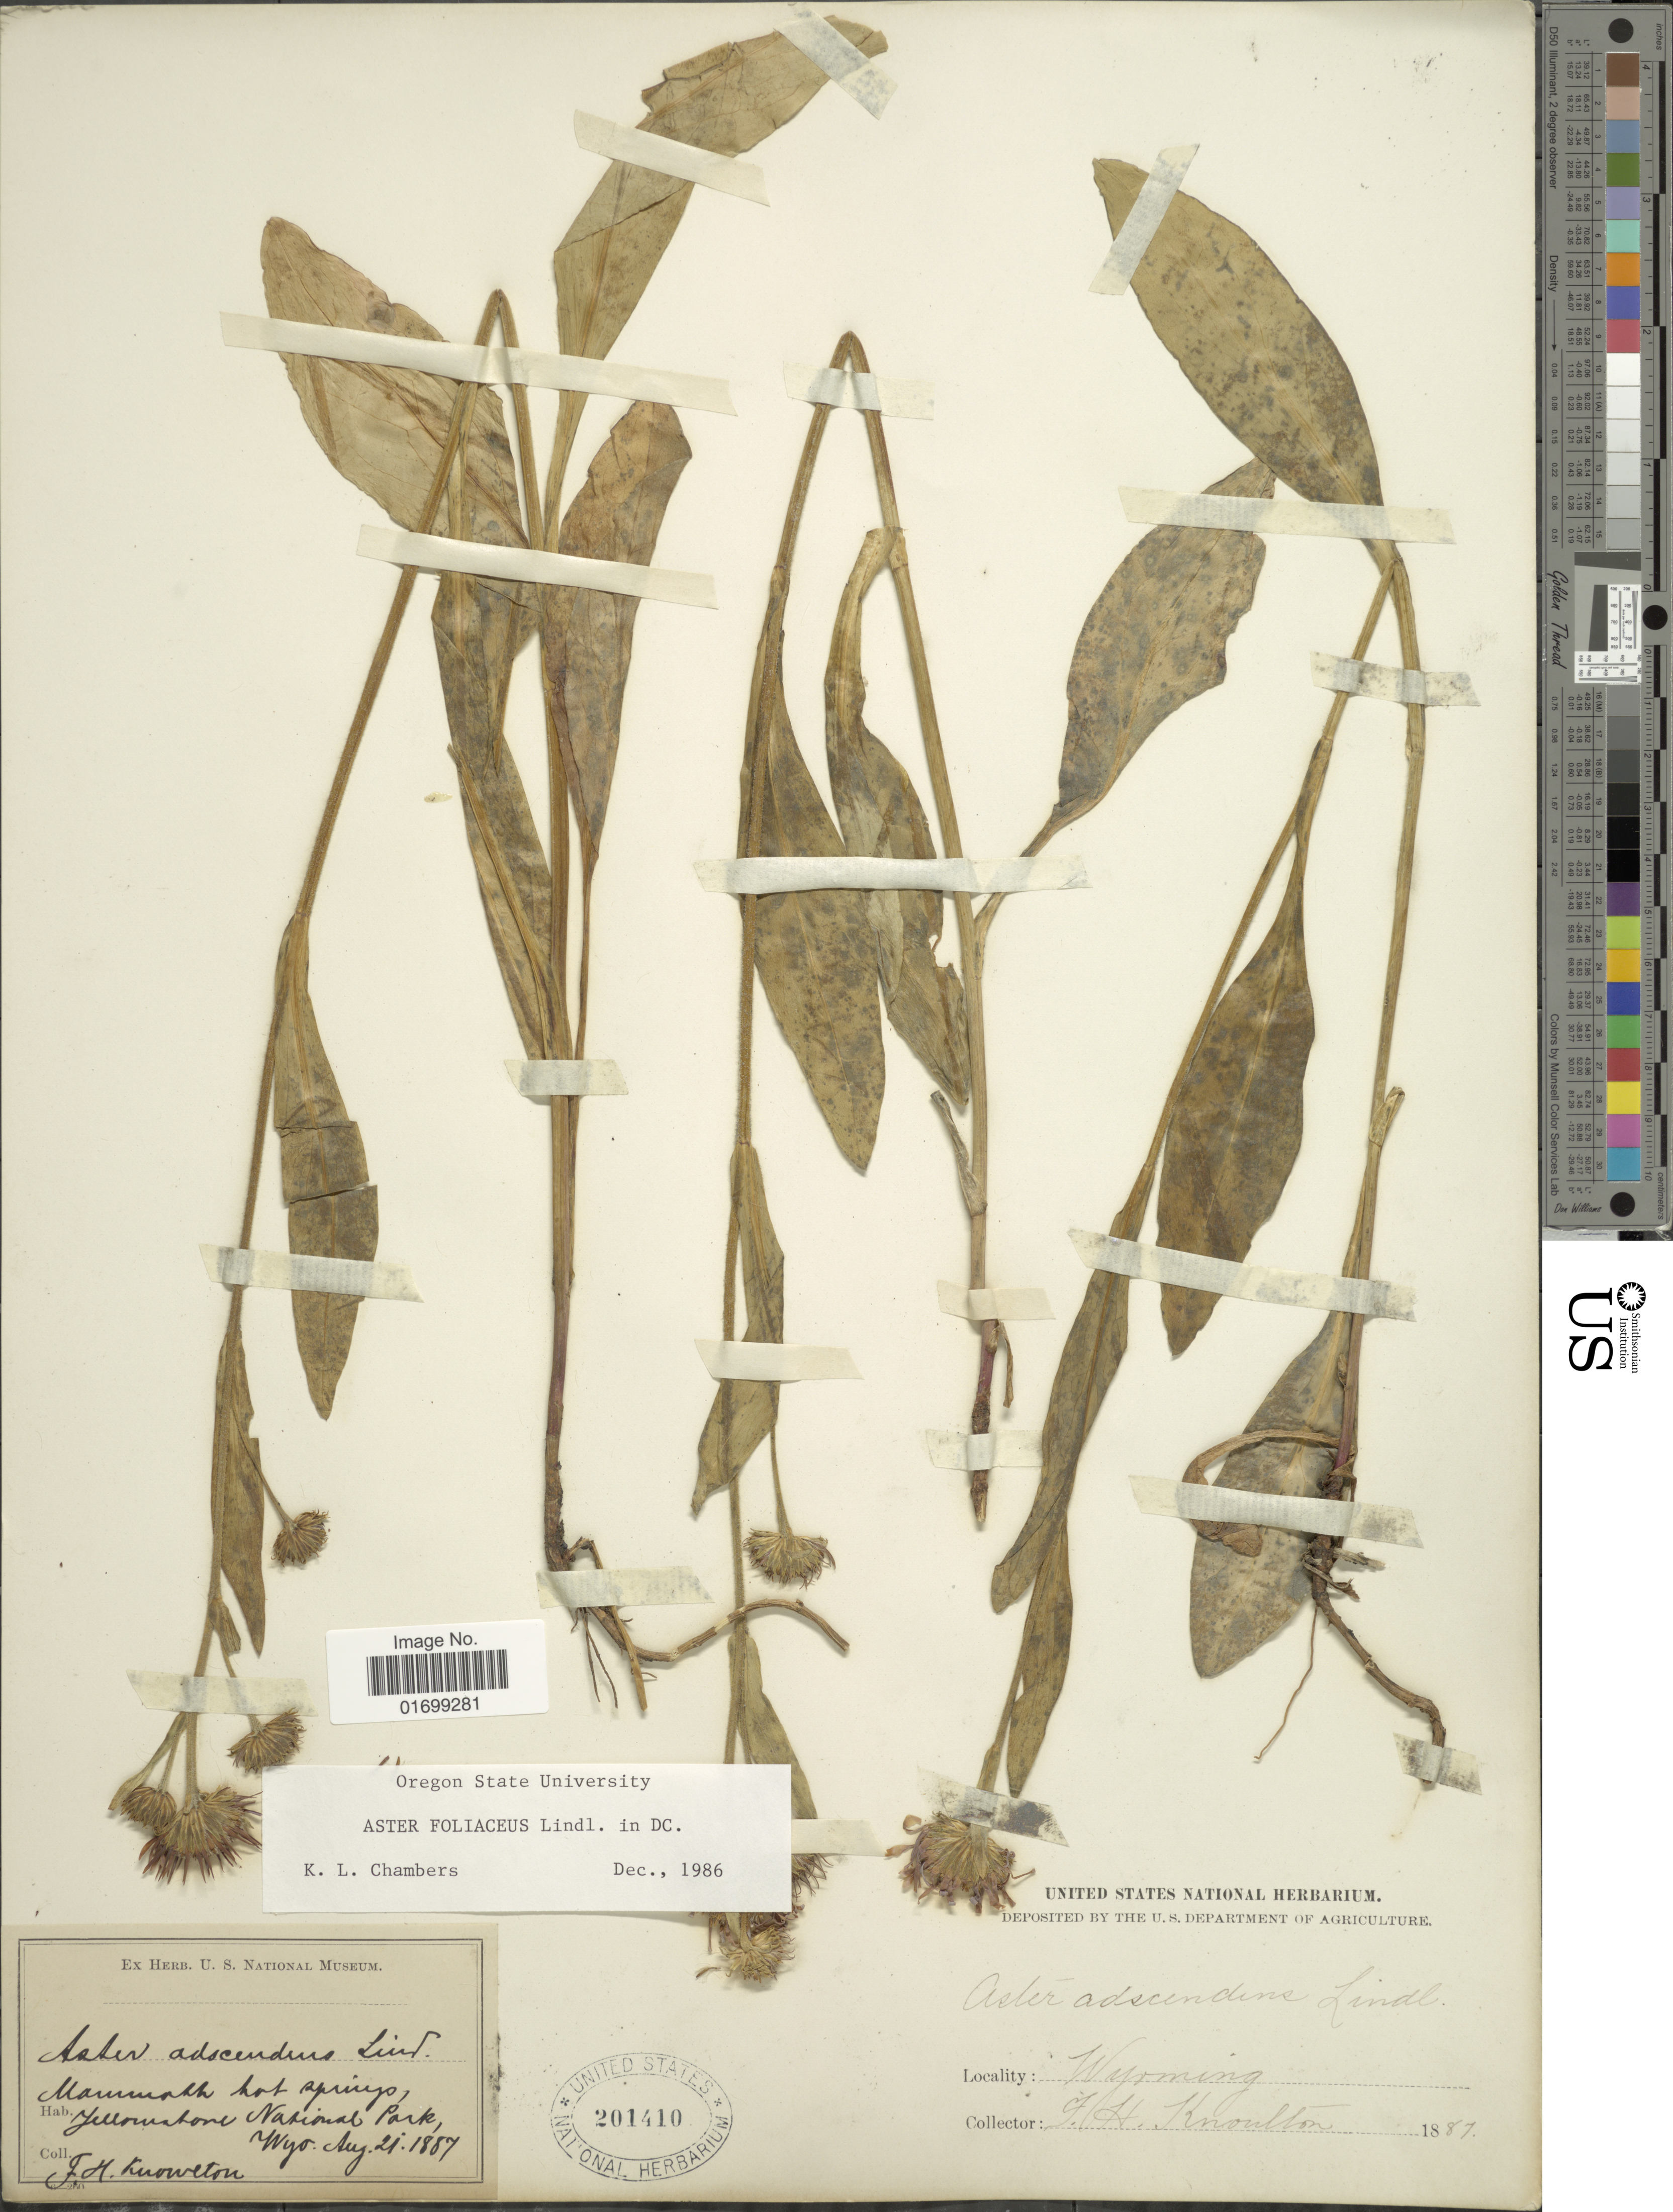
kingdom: Plantae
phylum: Tracheophyta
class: Magnoliopsida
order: Asterales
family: Asteraceae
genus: Symphyotrichum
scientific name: Symphyotrichum foliaceum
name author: (Lindl. ex DC.) G.L. Nesom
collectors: F. H. Knowlton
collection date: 1887-08-21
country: United States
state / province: Wyoming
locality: Mammoth hot Springs, Yellowstone National Park.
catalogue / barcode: US 201410